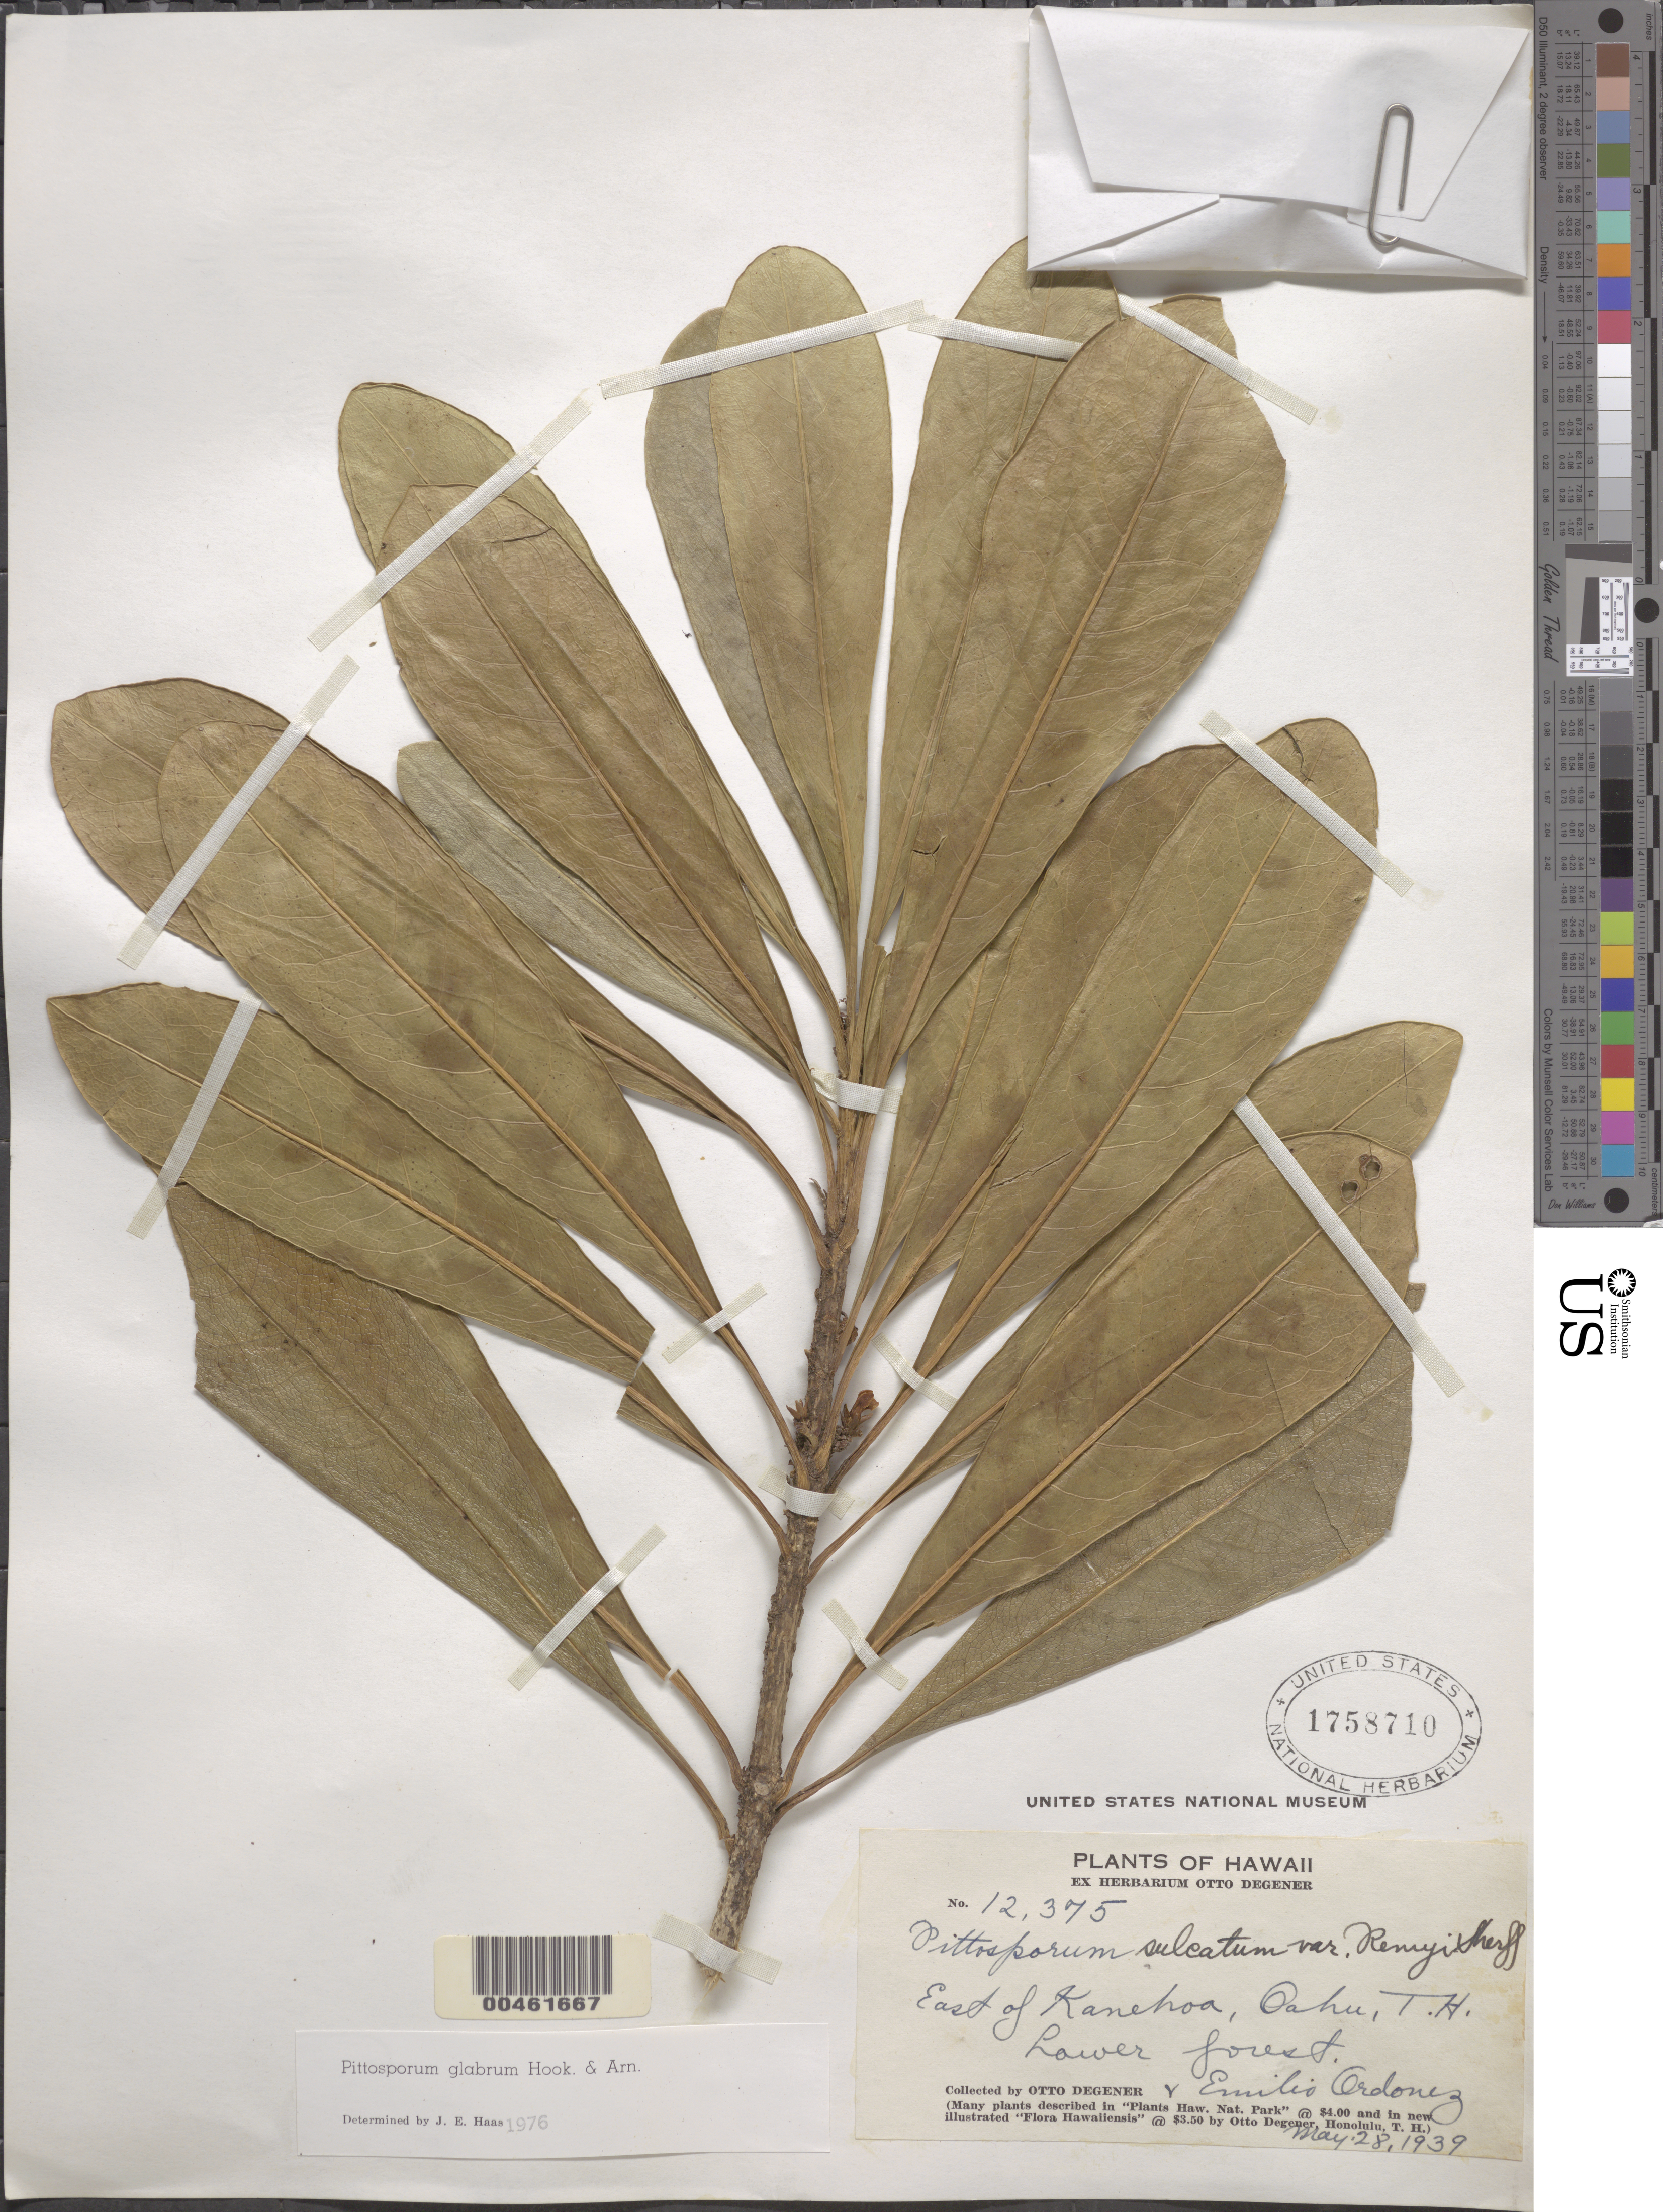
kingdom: Plantae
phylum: Tracheophyta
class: Magnoliopsida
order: Apiales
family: Pittosporaceae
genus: Pittosporum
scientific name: Pittosporum glabrum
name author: Hook. & Arn.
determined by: Haas, J. E.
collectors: O. Degener & E. Ordonez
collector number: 12375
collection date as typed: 28 May 1939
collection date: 1939-05-28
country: United States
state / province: Hawaii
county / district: Honolulu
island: Oahu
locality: E of Kanehoa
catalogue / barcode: US 1758710